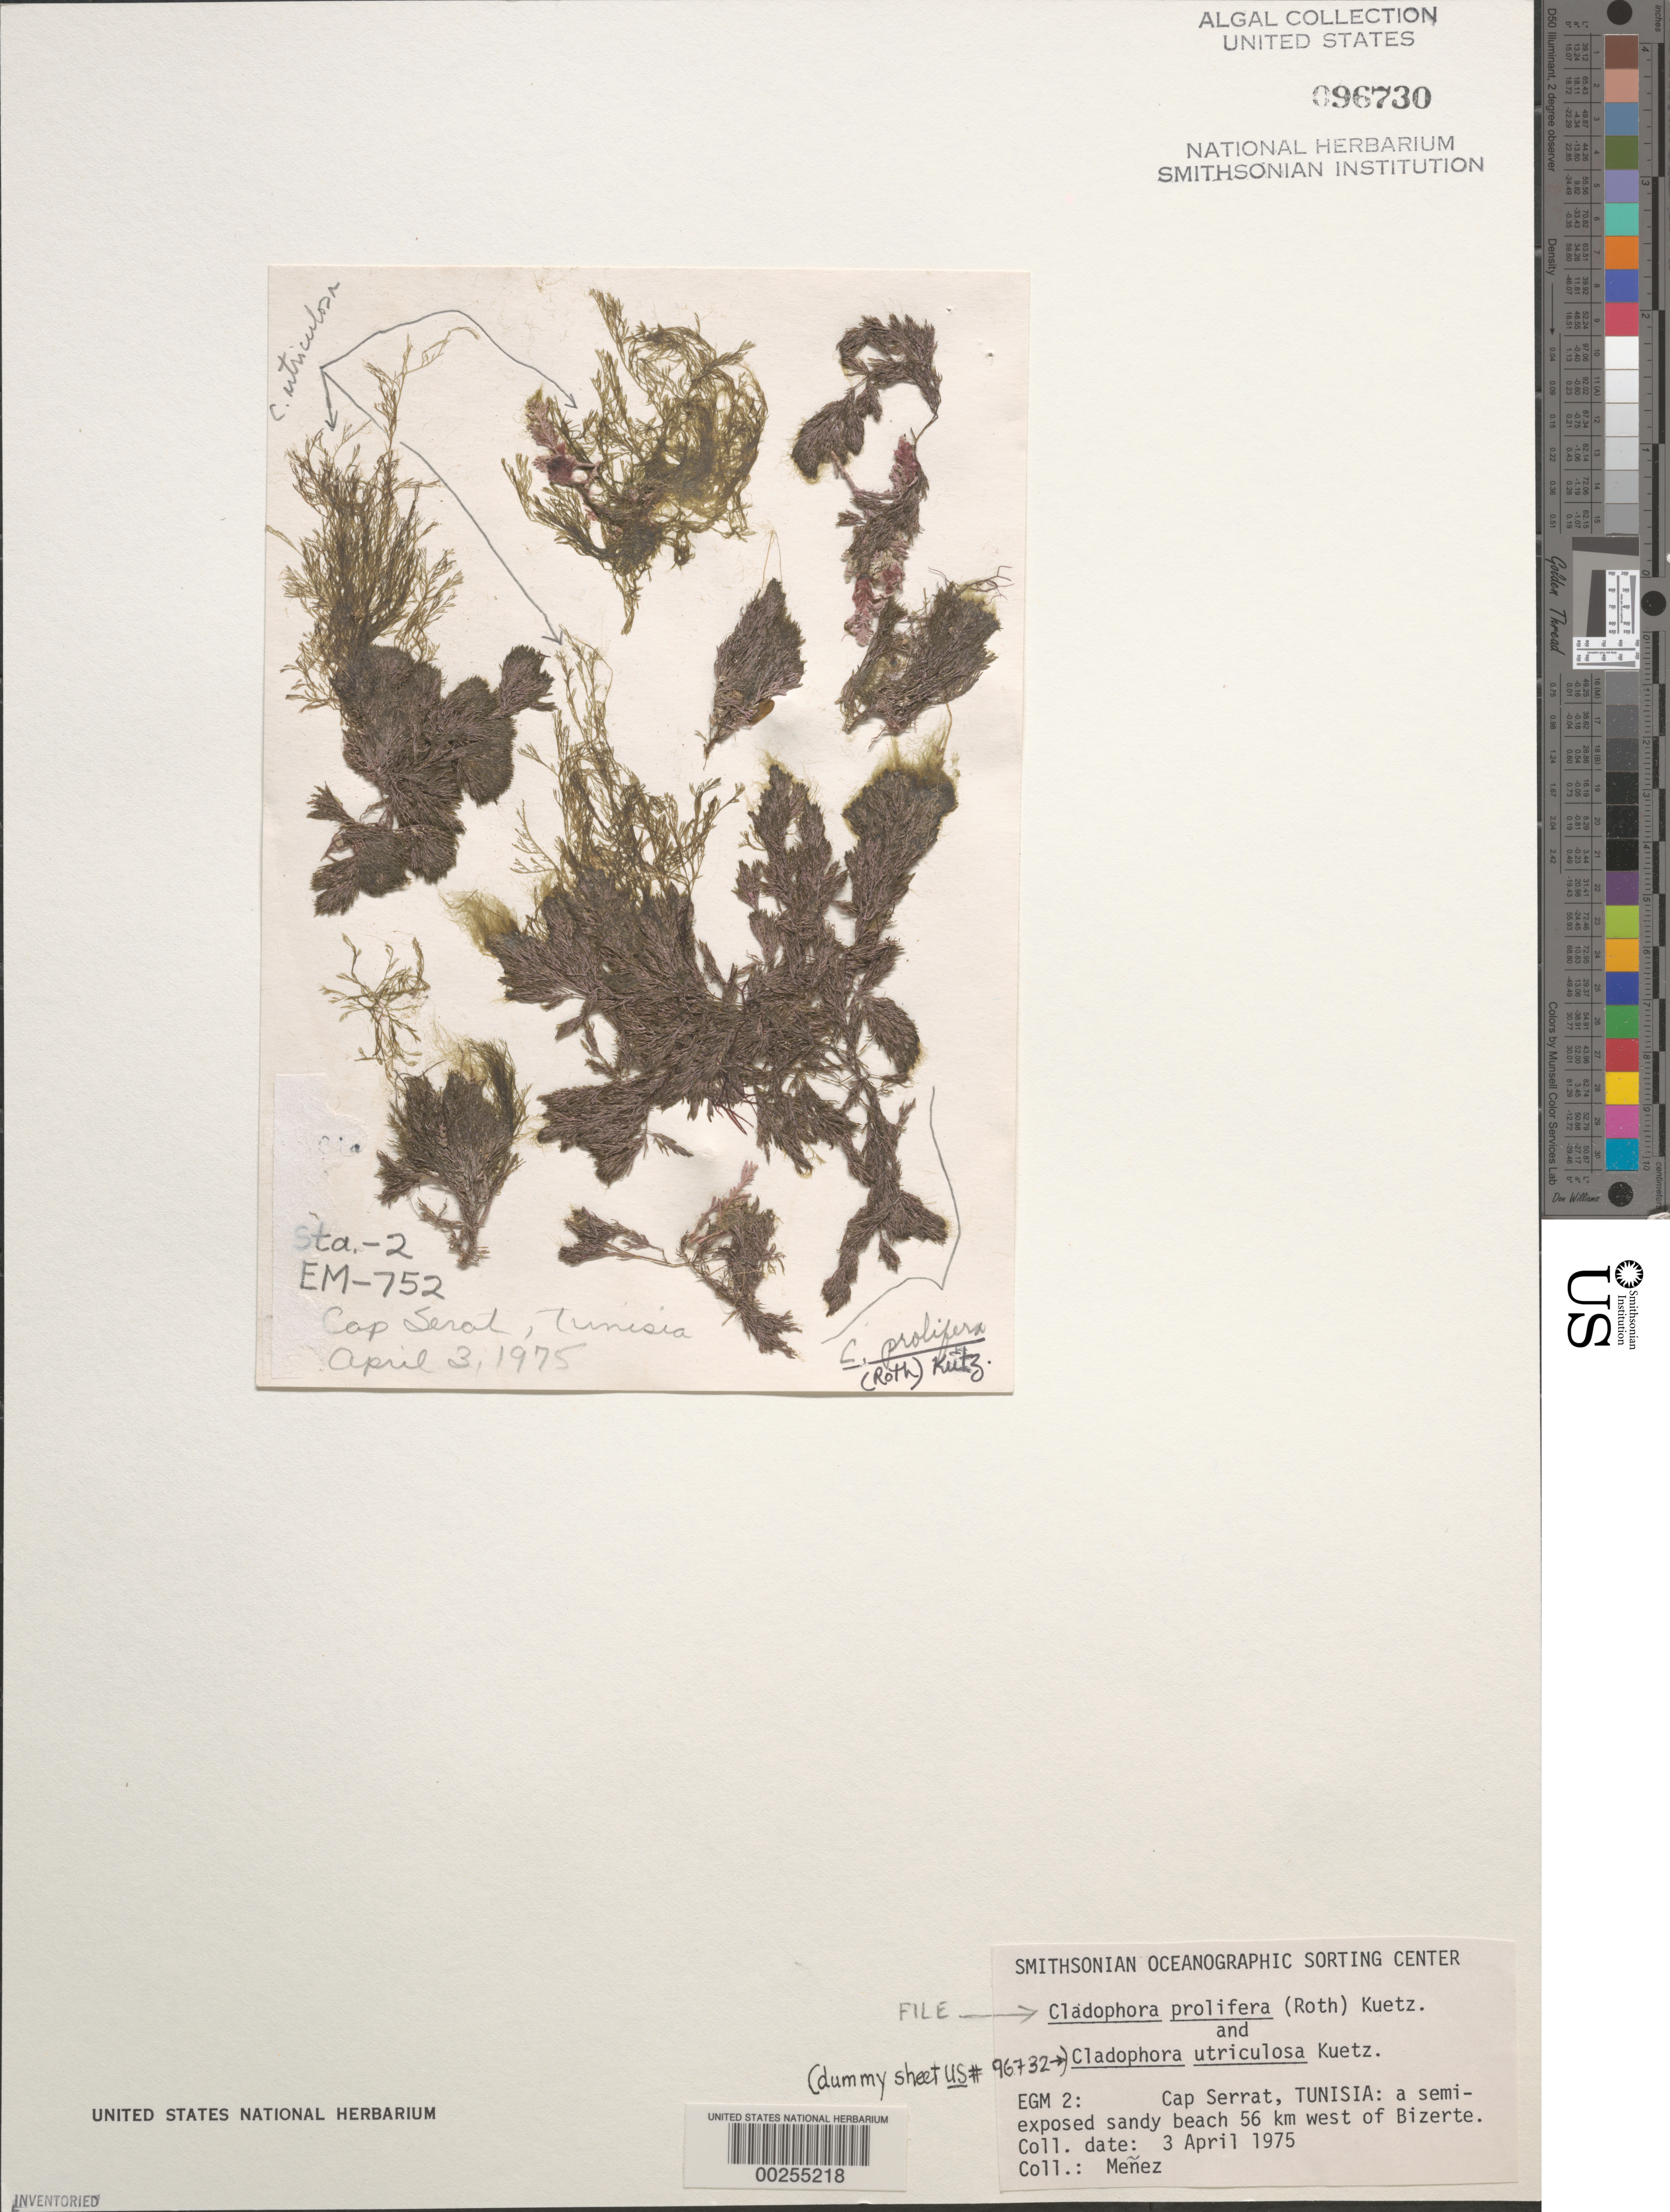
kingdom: Plantae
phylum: Chlorophyta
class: Ulvophyceae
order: Cladophorales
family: Cladophoraceae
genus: Cladophora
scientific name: Cladophora prolifera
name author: (Roth) Kütz.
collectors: Meñez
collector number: EGM 2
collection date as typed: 03 Apr 1975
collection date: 1975-04-03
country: Tunisia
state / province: Bizerte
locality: Cap serrat, 56 km west of bizerte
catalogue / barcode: US 96730